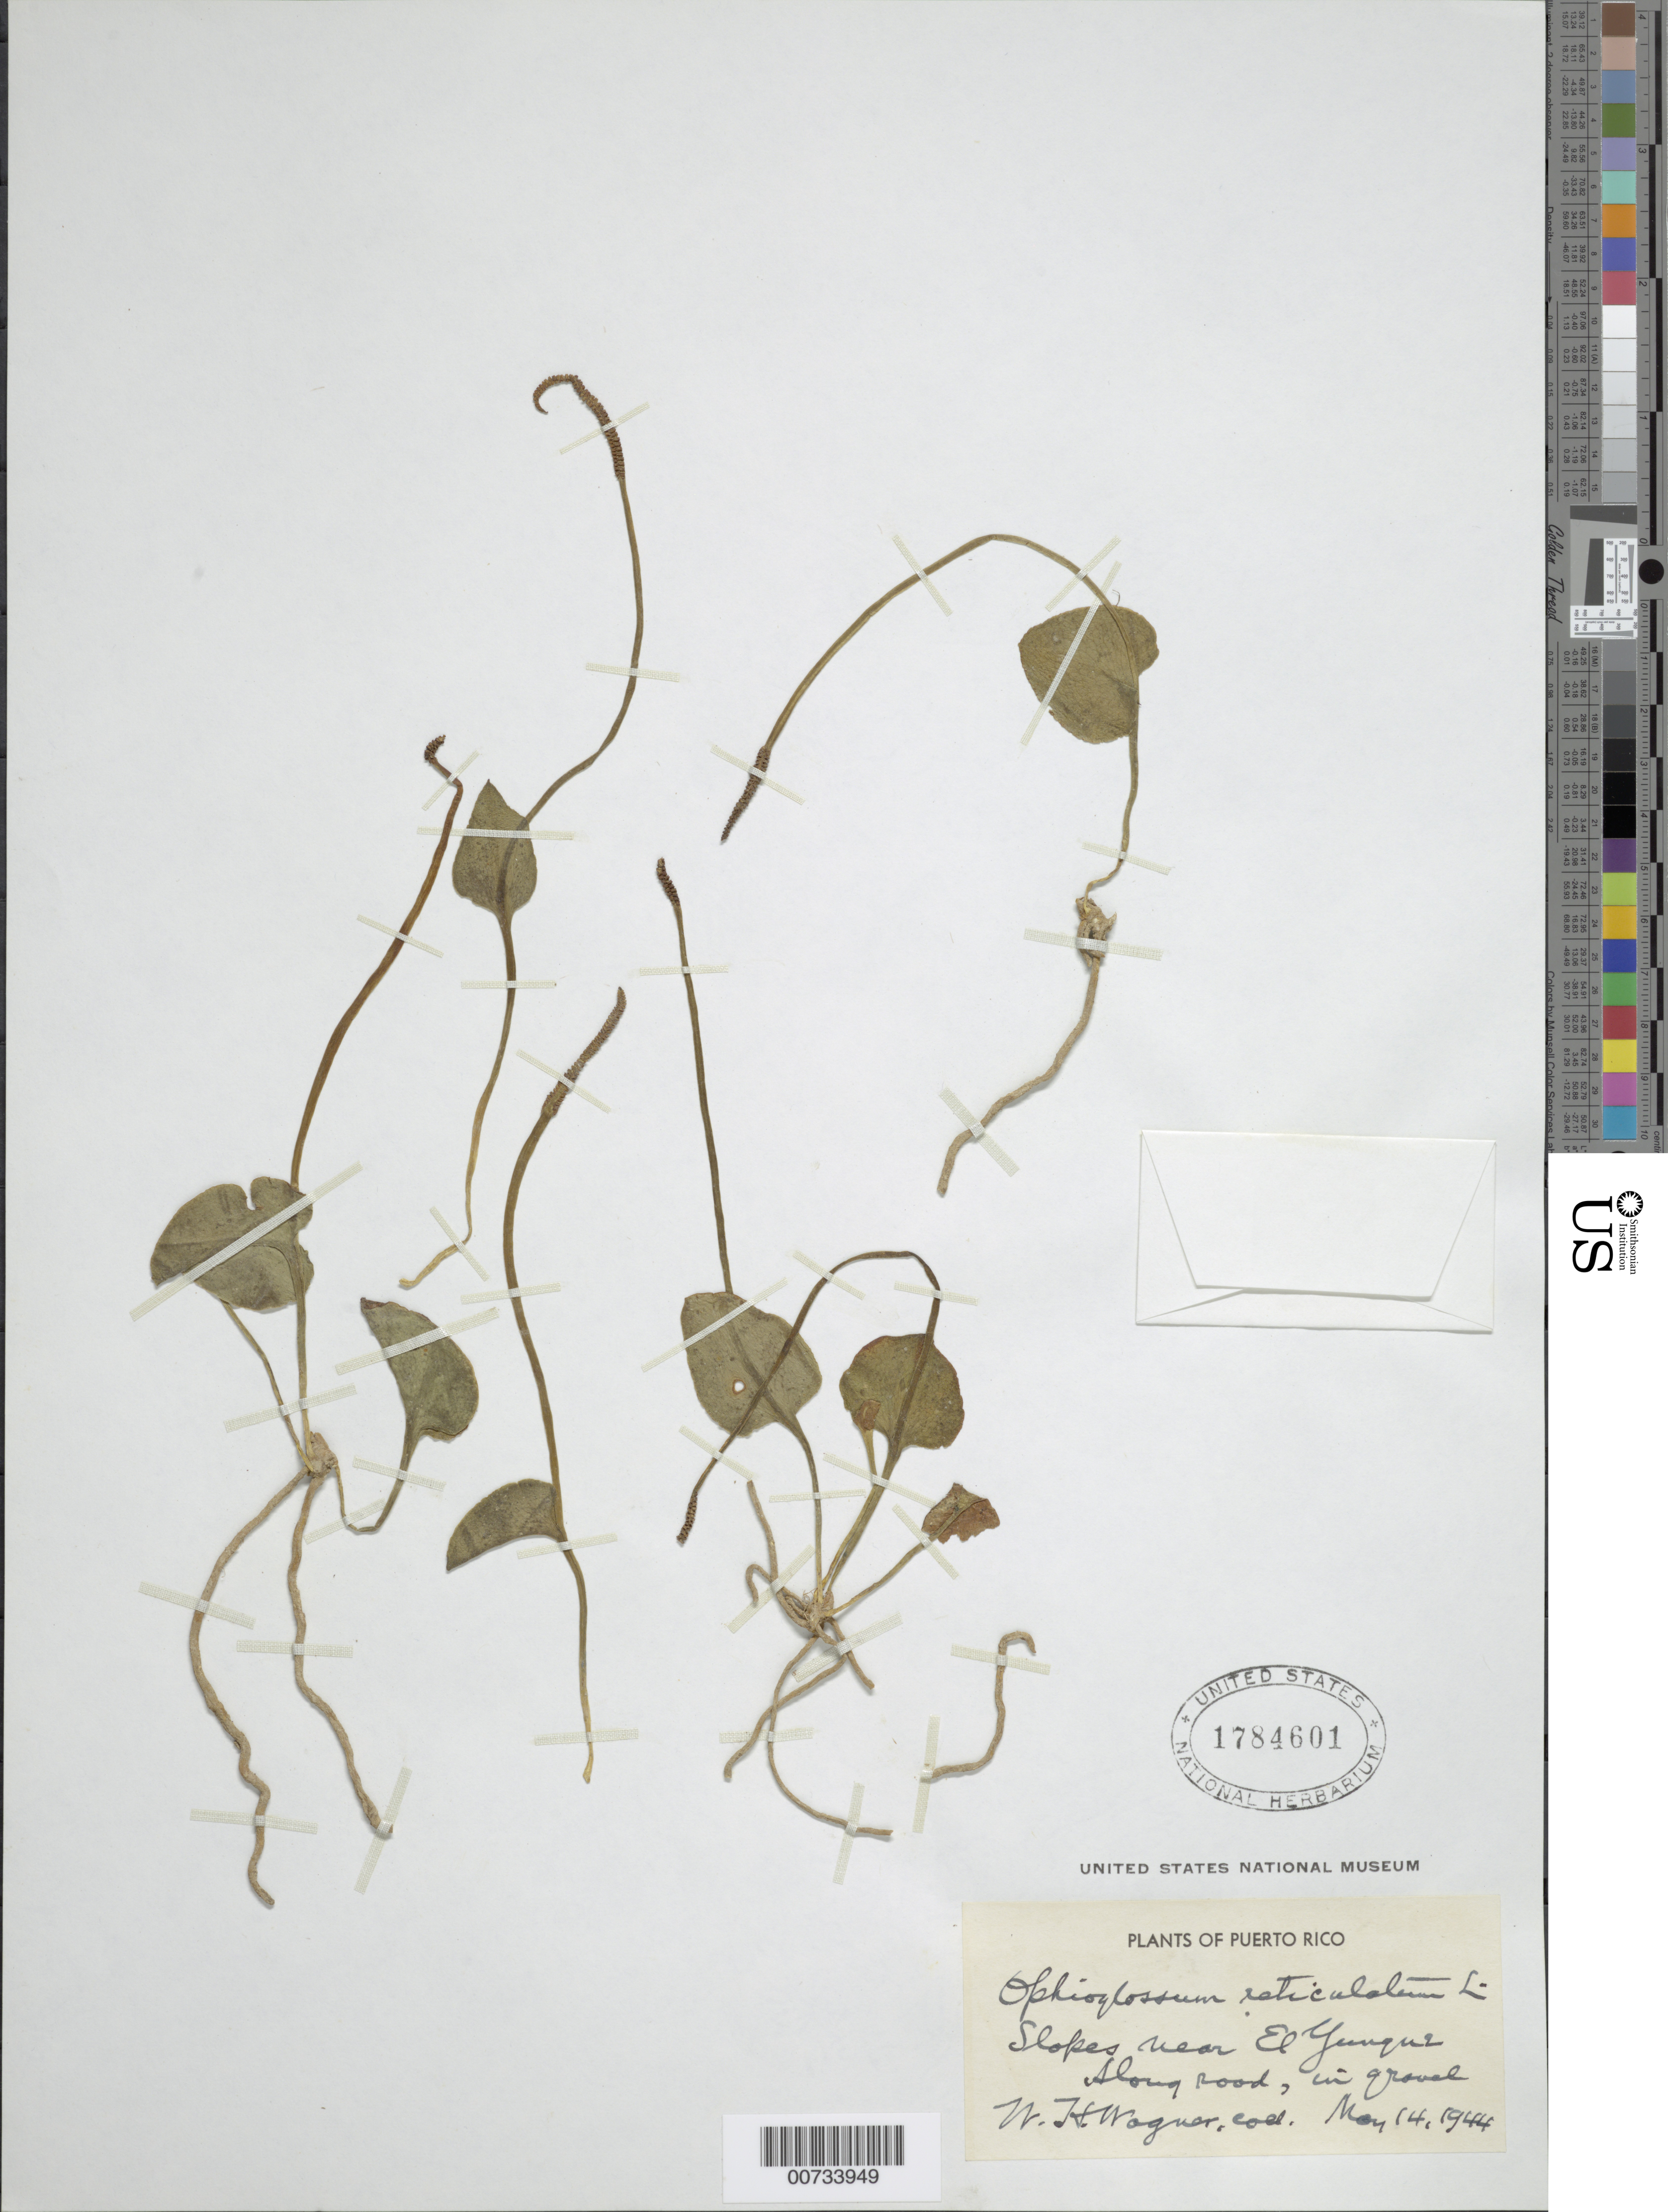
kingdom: Plantae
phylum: Tracheophyta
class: Polypodiopsida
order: Ophioglossales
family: Ophioglossaceae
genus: Ophioglossum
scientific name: Ophioglossum reticulatum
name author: L.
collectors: W. H. Wagner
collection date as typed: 14 May 1944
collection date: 1944-05-14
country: Puerto Rico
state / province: Río Grande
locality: El Yunque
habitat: In gravel, along road, on slopes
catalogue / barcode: US 1784601